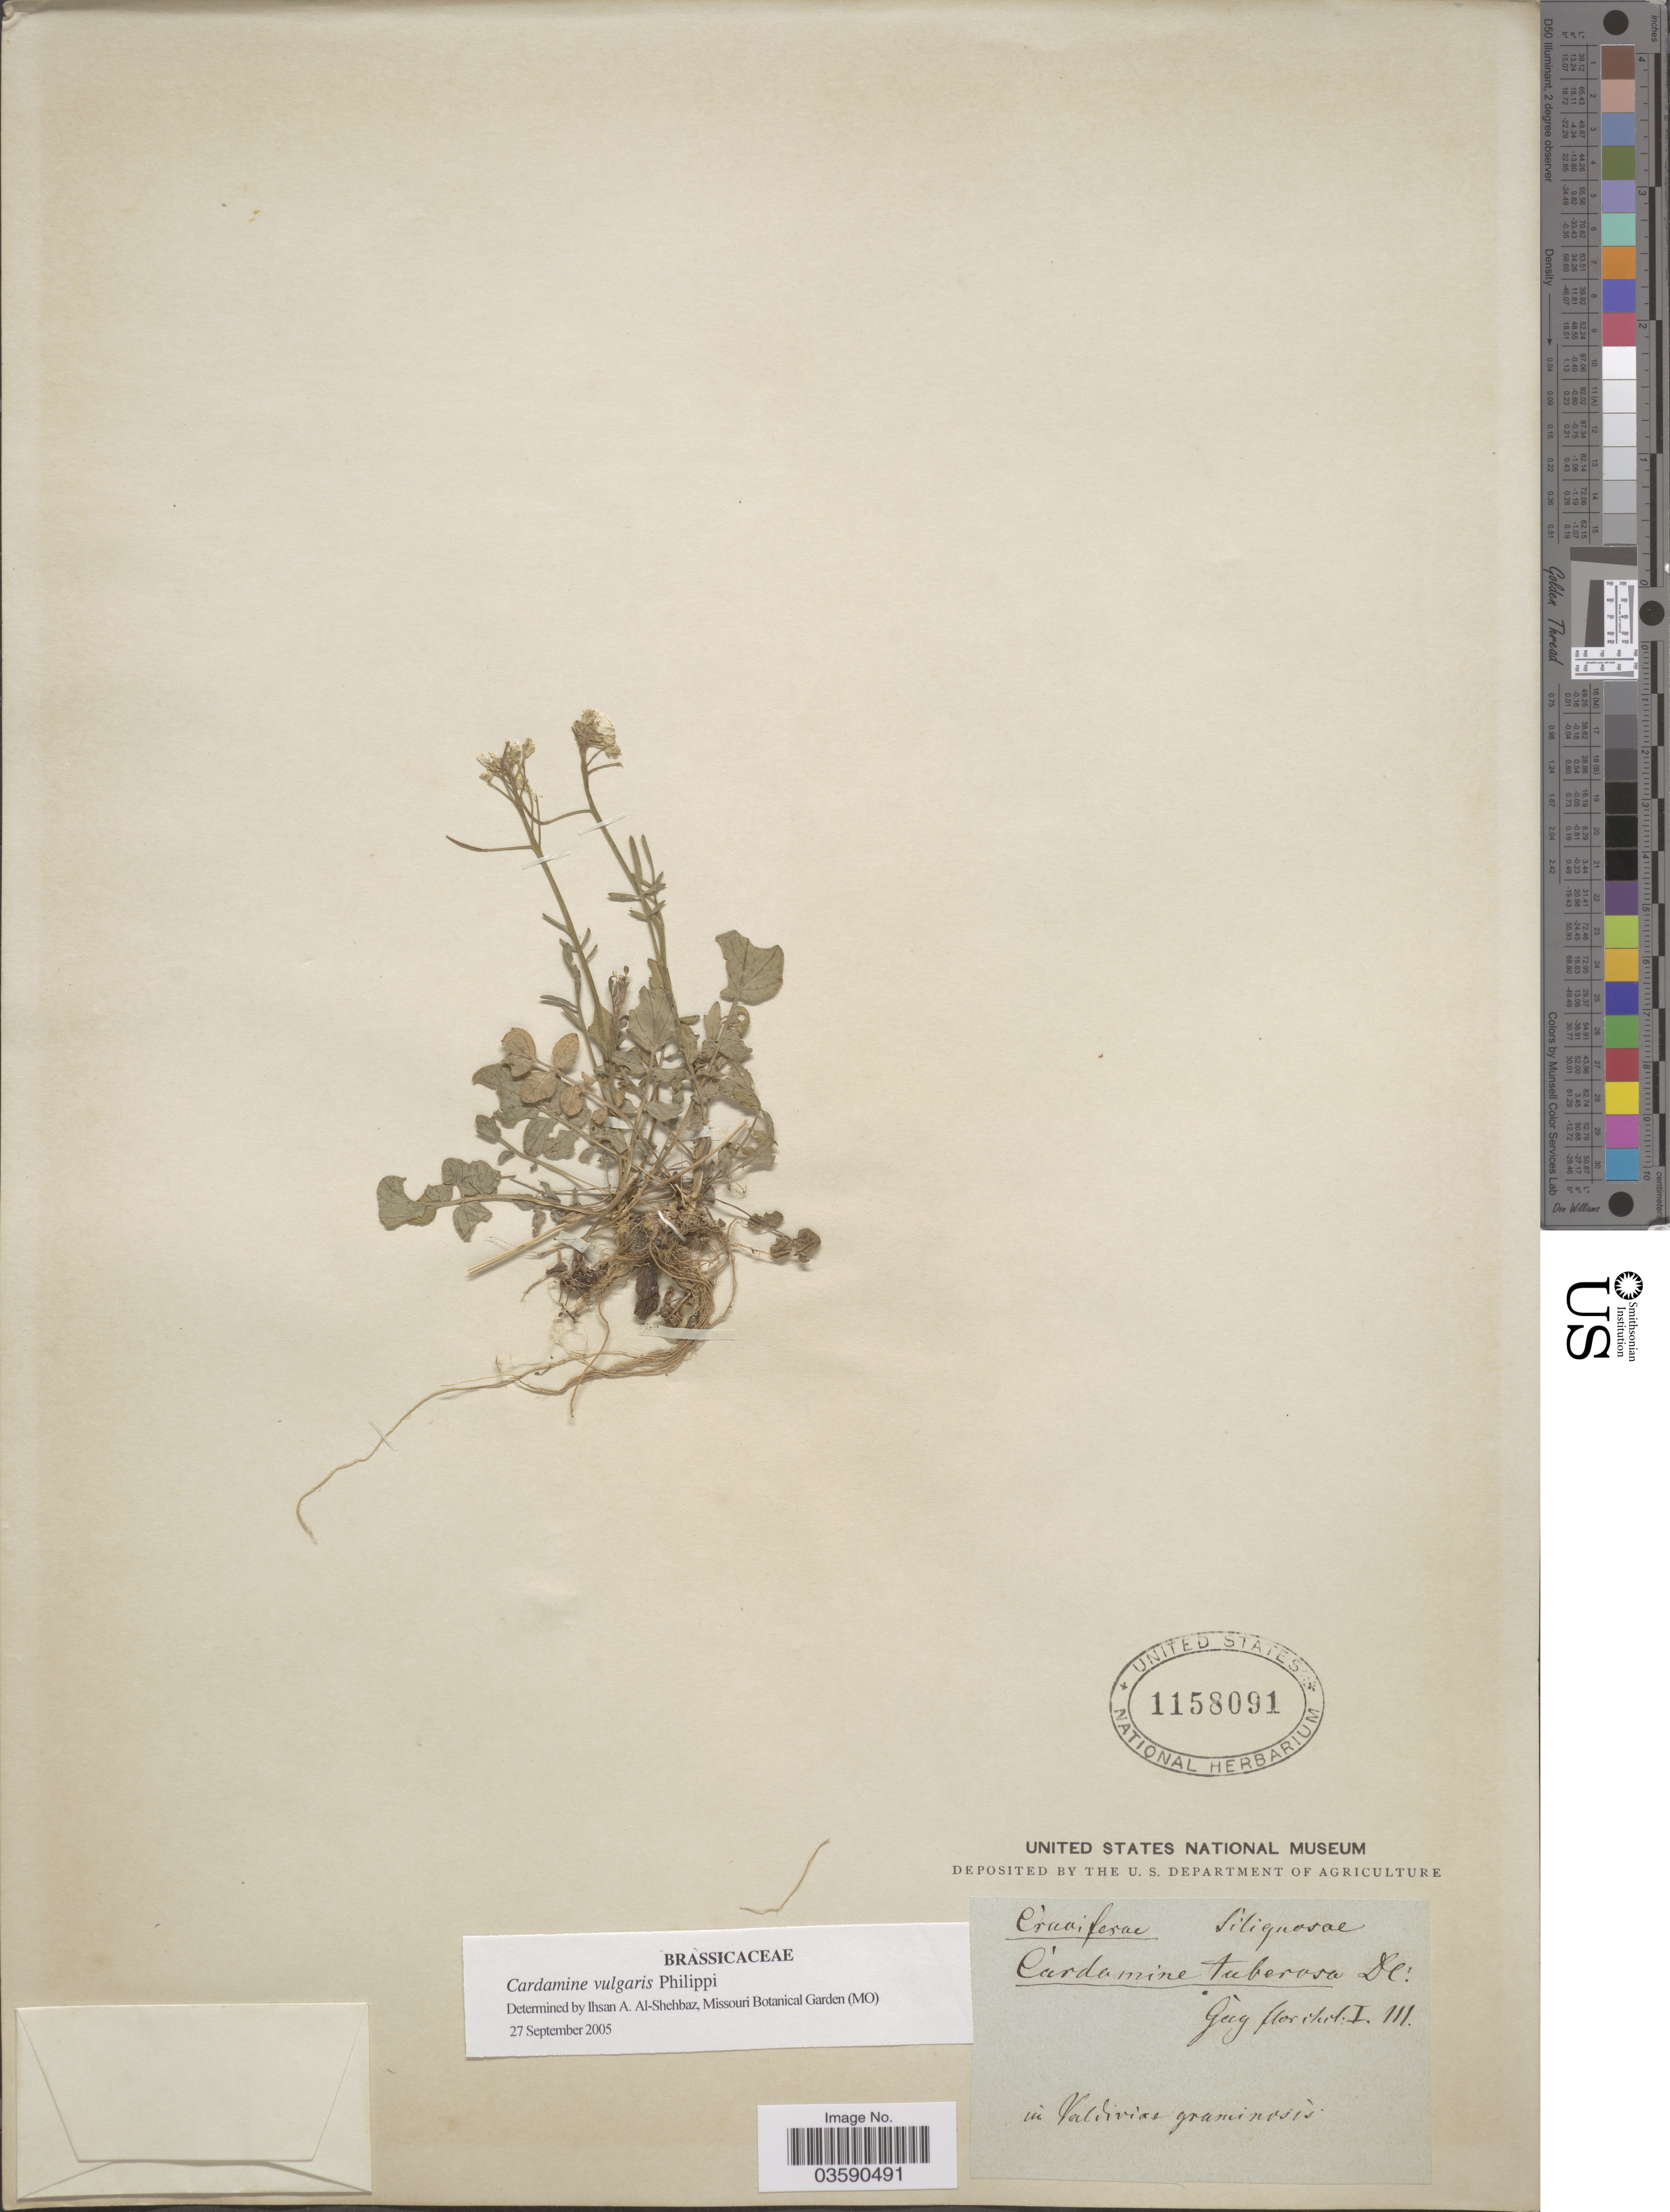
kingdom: Plantae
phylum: Tracheophyta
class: Magnoliopsida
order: Brassicales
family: Brassicaceae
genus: Cardamine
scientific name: Cardamine vulgaris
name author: Phil.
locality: In Valdiviae graminosis.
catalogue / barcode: US 1158091